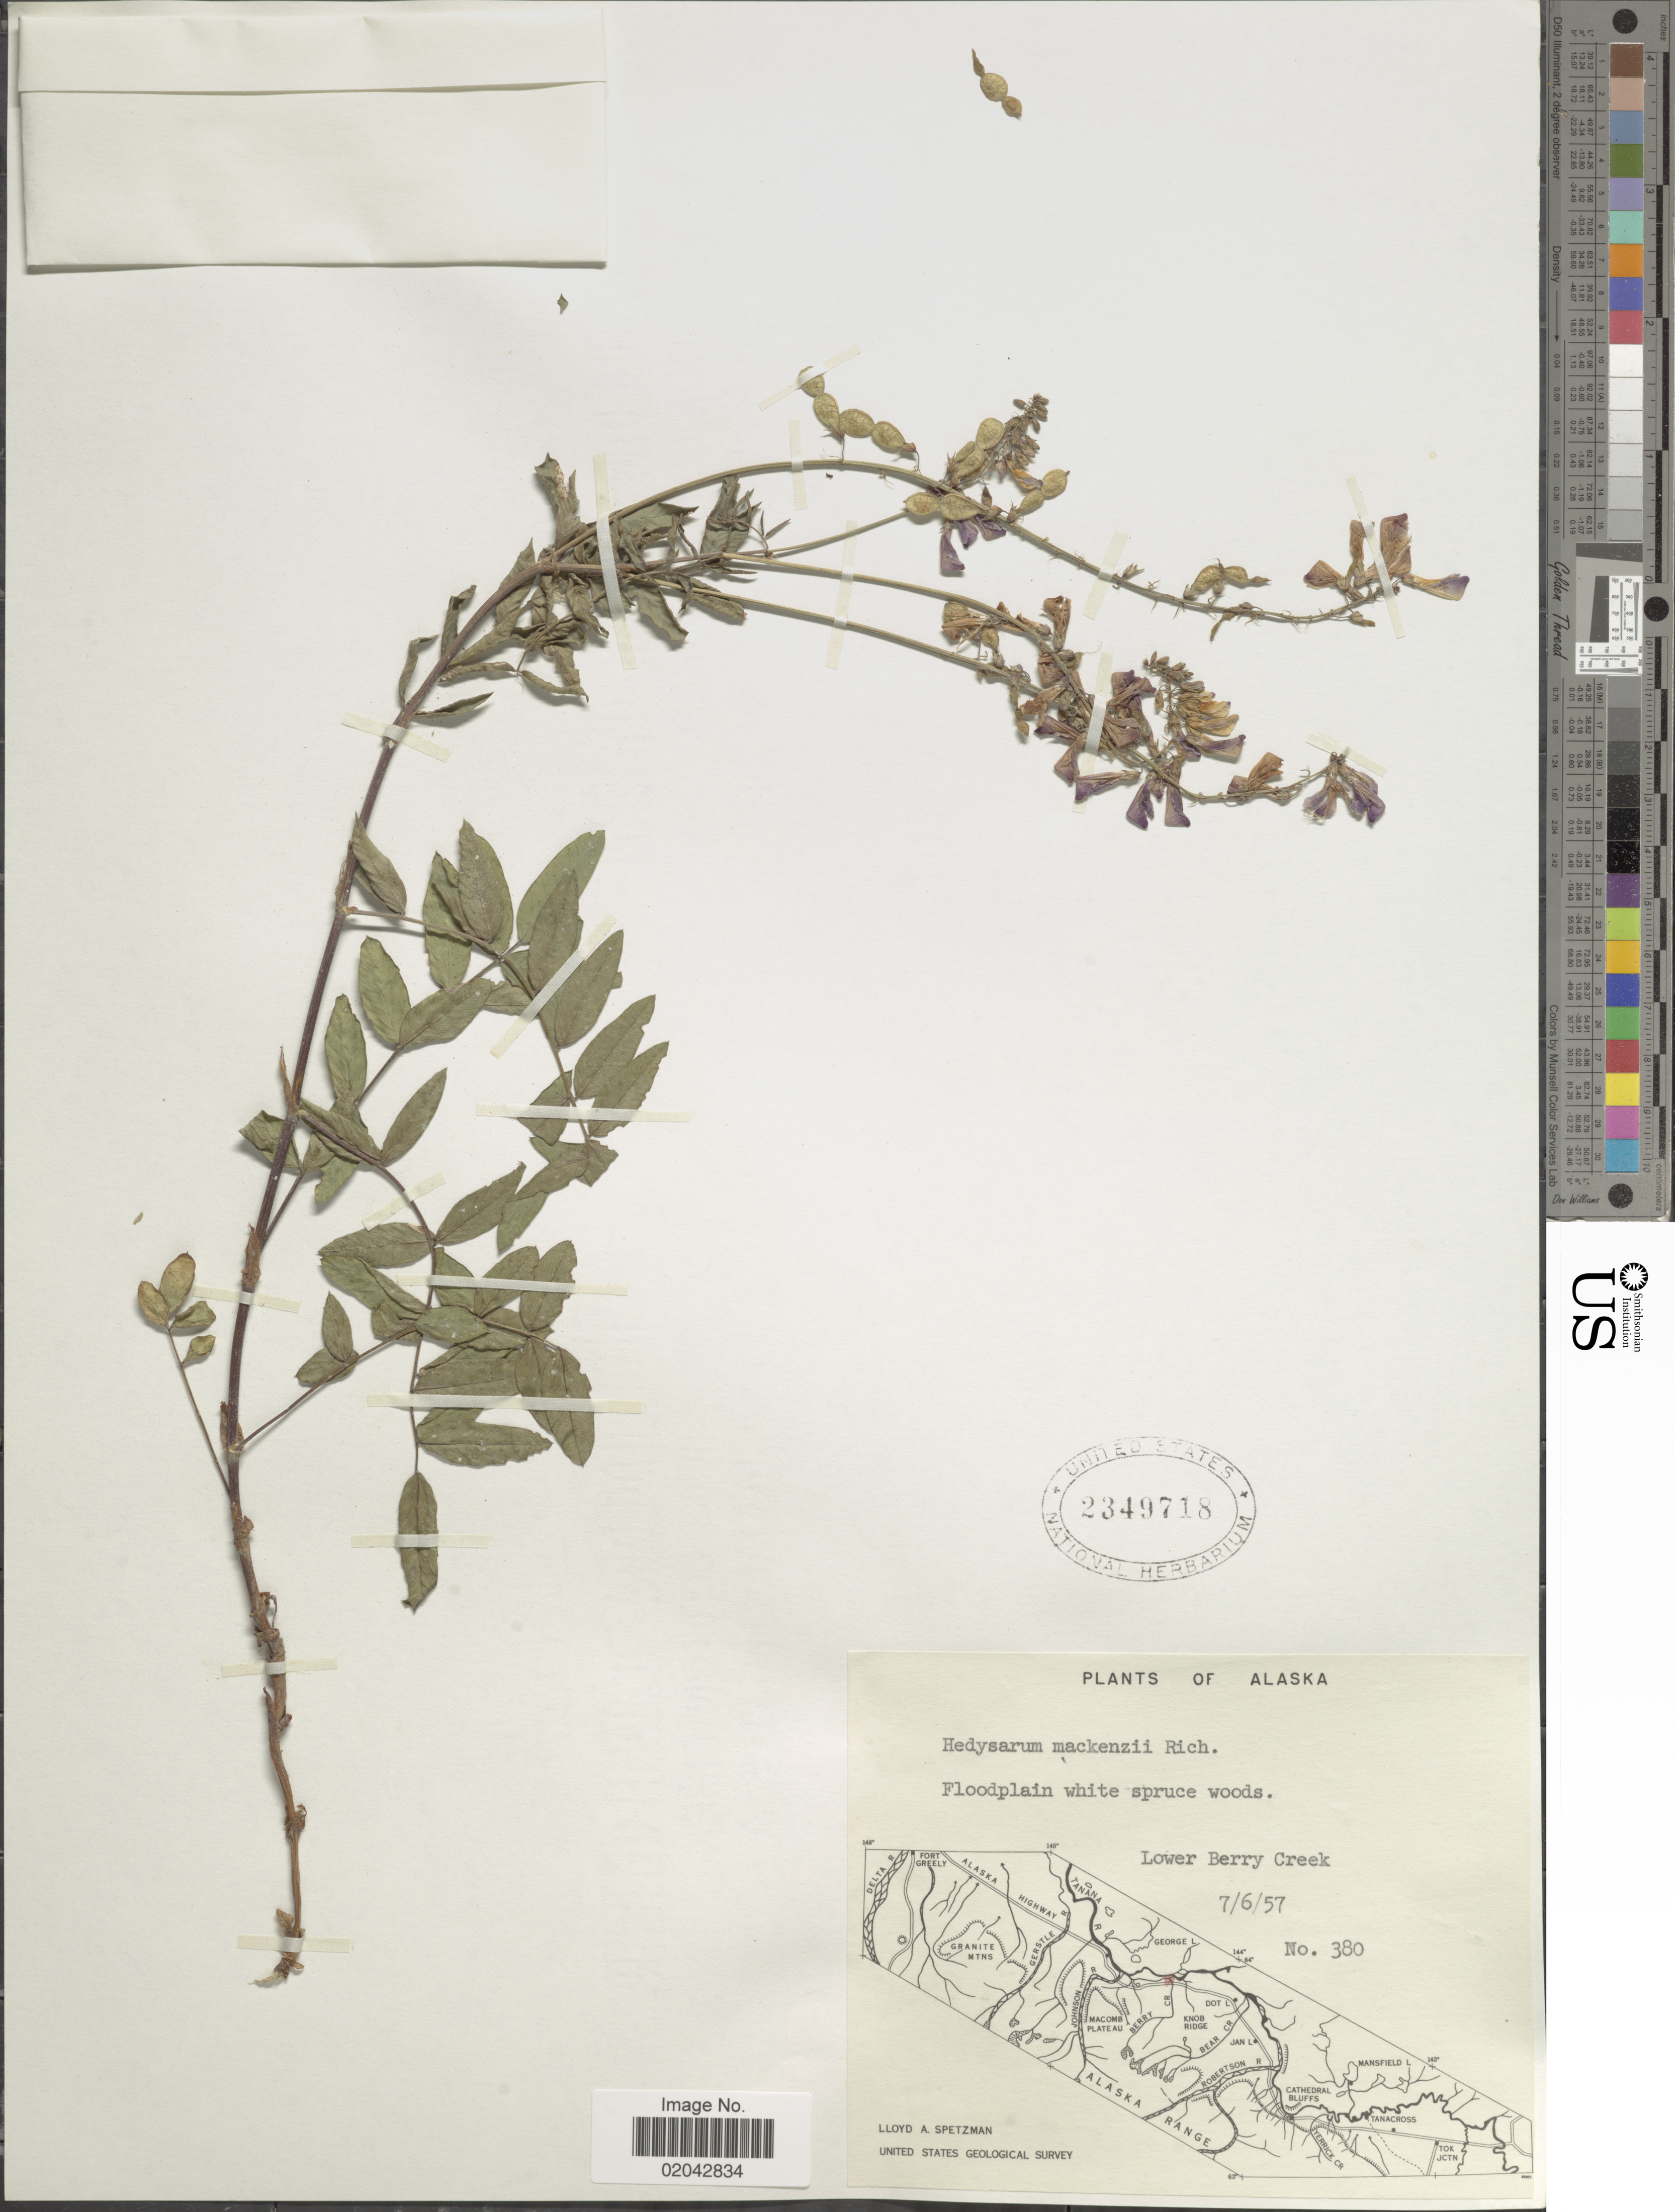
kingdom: Plantae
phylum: Tracheophyta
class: Magnoliopsida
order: Fabales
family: Fabaceae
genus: Hedysarum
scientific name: Hedysarum sp.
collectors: L. Spetzman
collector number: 380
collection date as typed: Transcribed d/m/y: 6/7/57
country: United States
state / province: Alaska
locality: Lower Berry Creek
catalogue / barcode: US 2349718